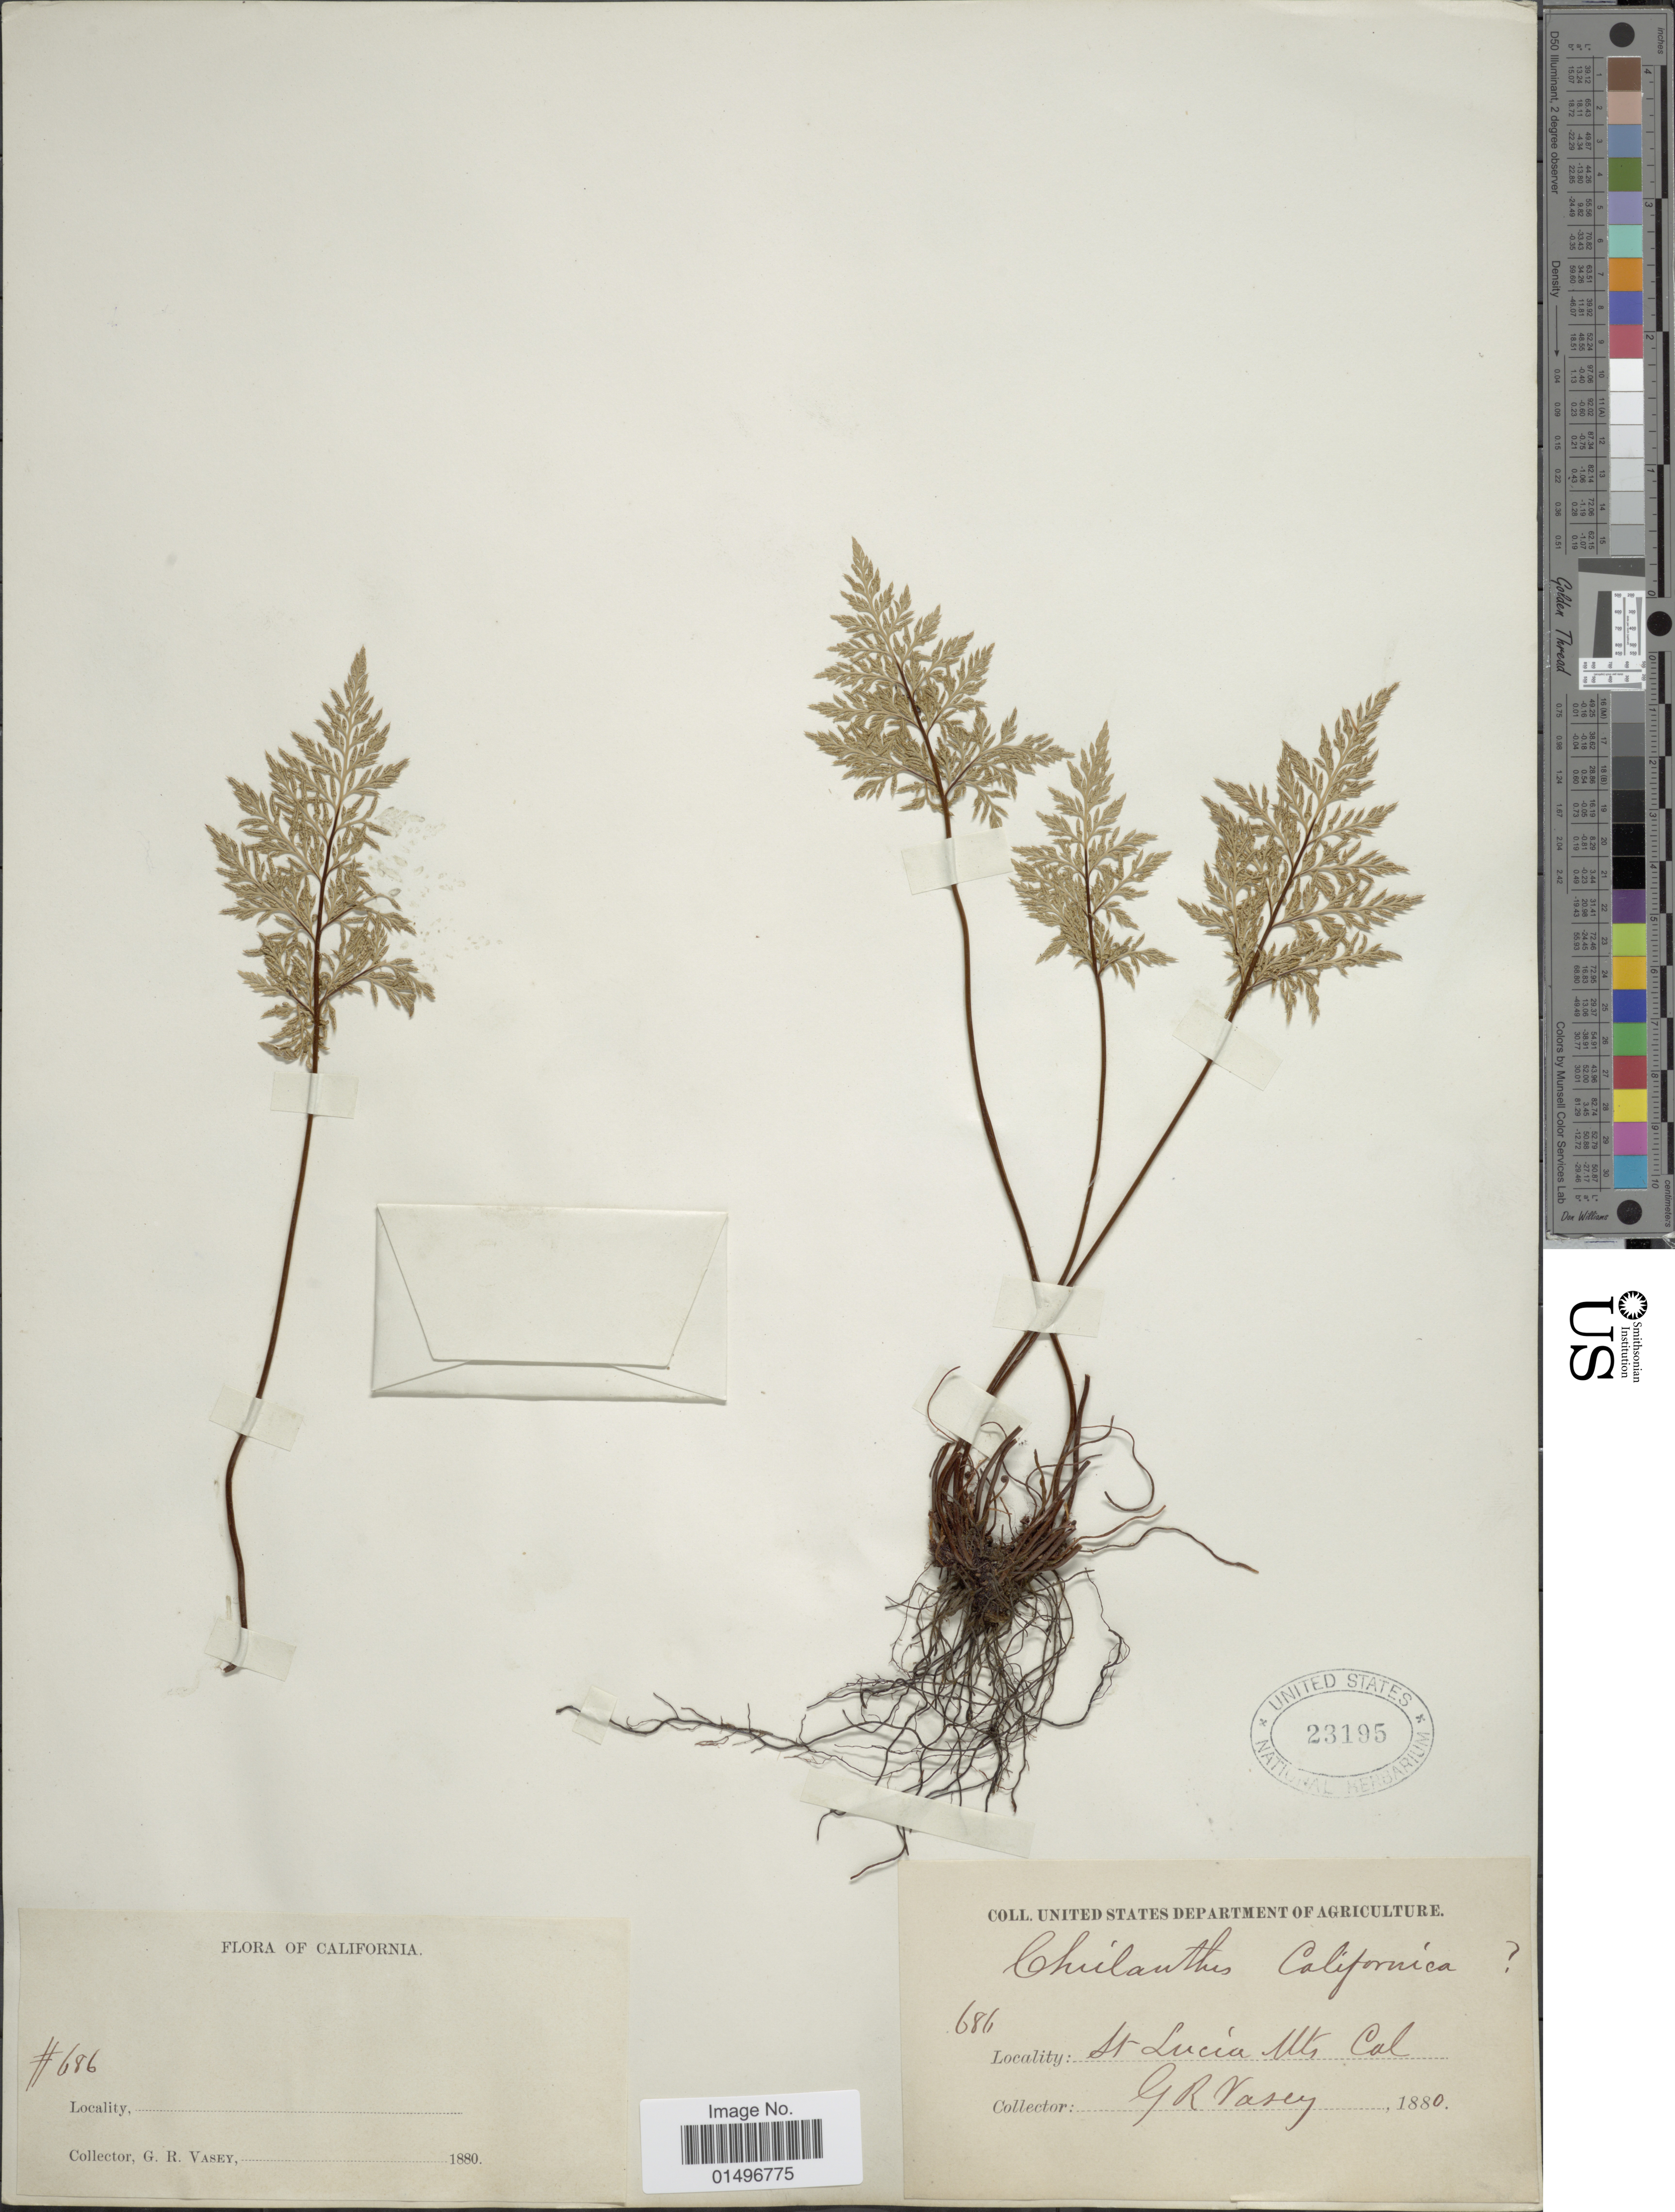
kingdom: Plantae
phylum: Tracheophyta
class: Polypodiopsida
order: Polypodiales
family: Pteridaceae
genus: Aspidotis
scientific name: Aspidotis densa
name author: (Brack.) Lellinger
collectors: G. R. Vasey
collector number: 686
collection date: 1880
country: United States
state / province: California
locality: California, St. Lucia, Mts.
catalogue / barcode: US 23195